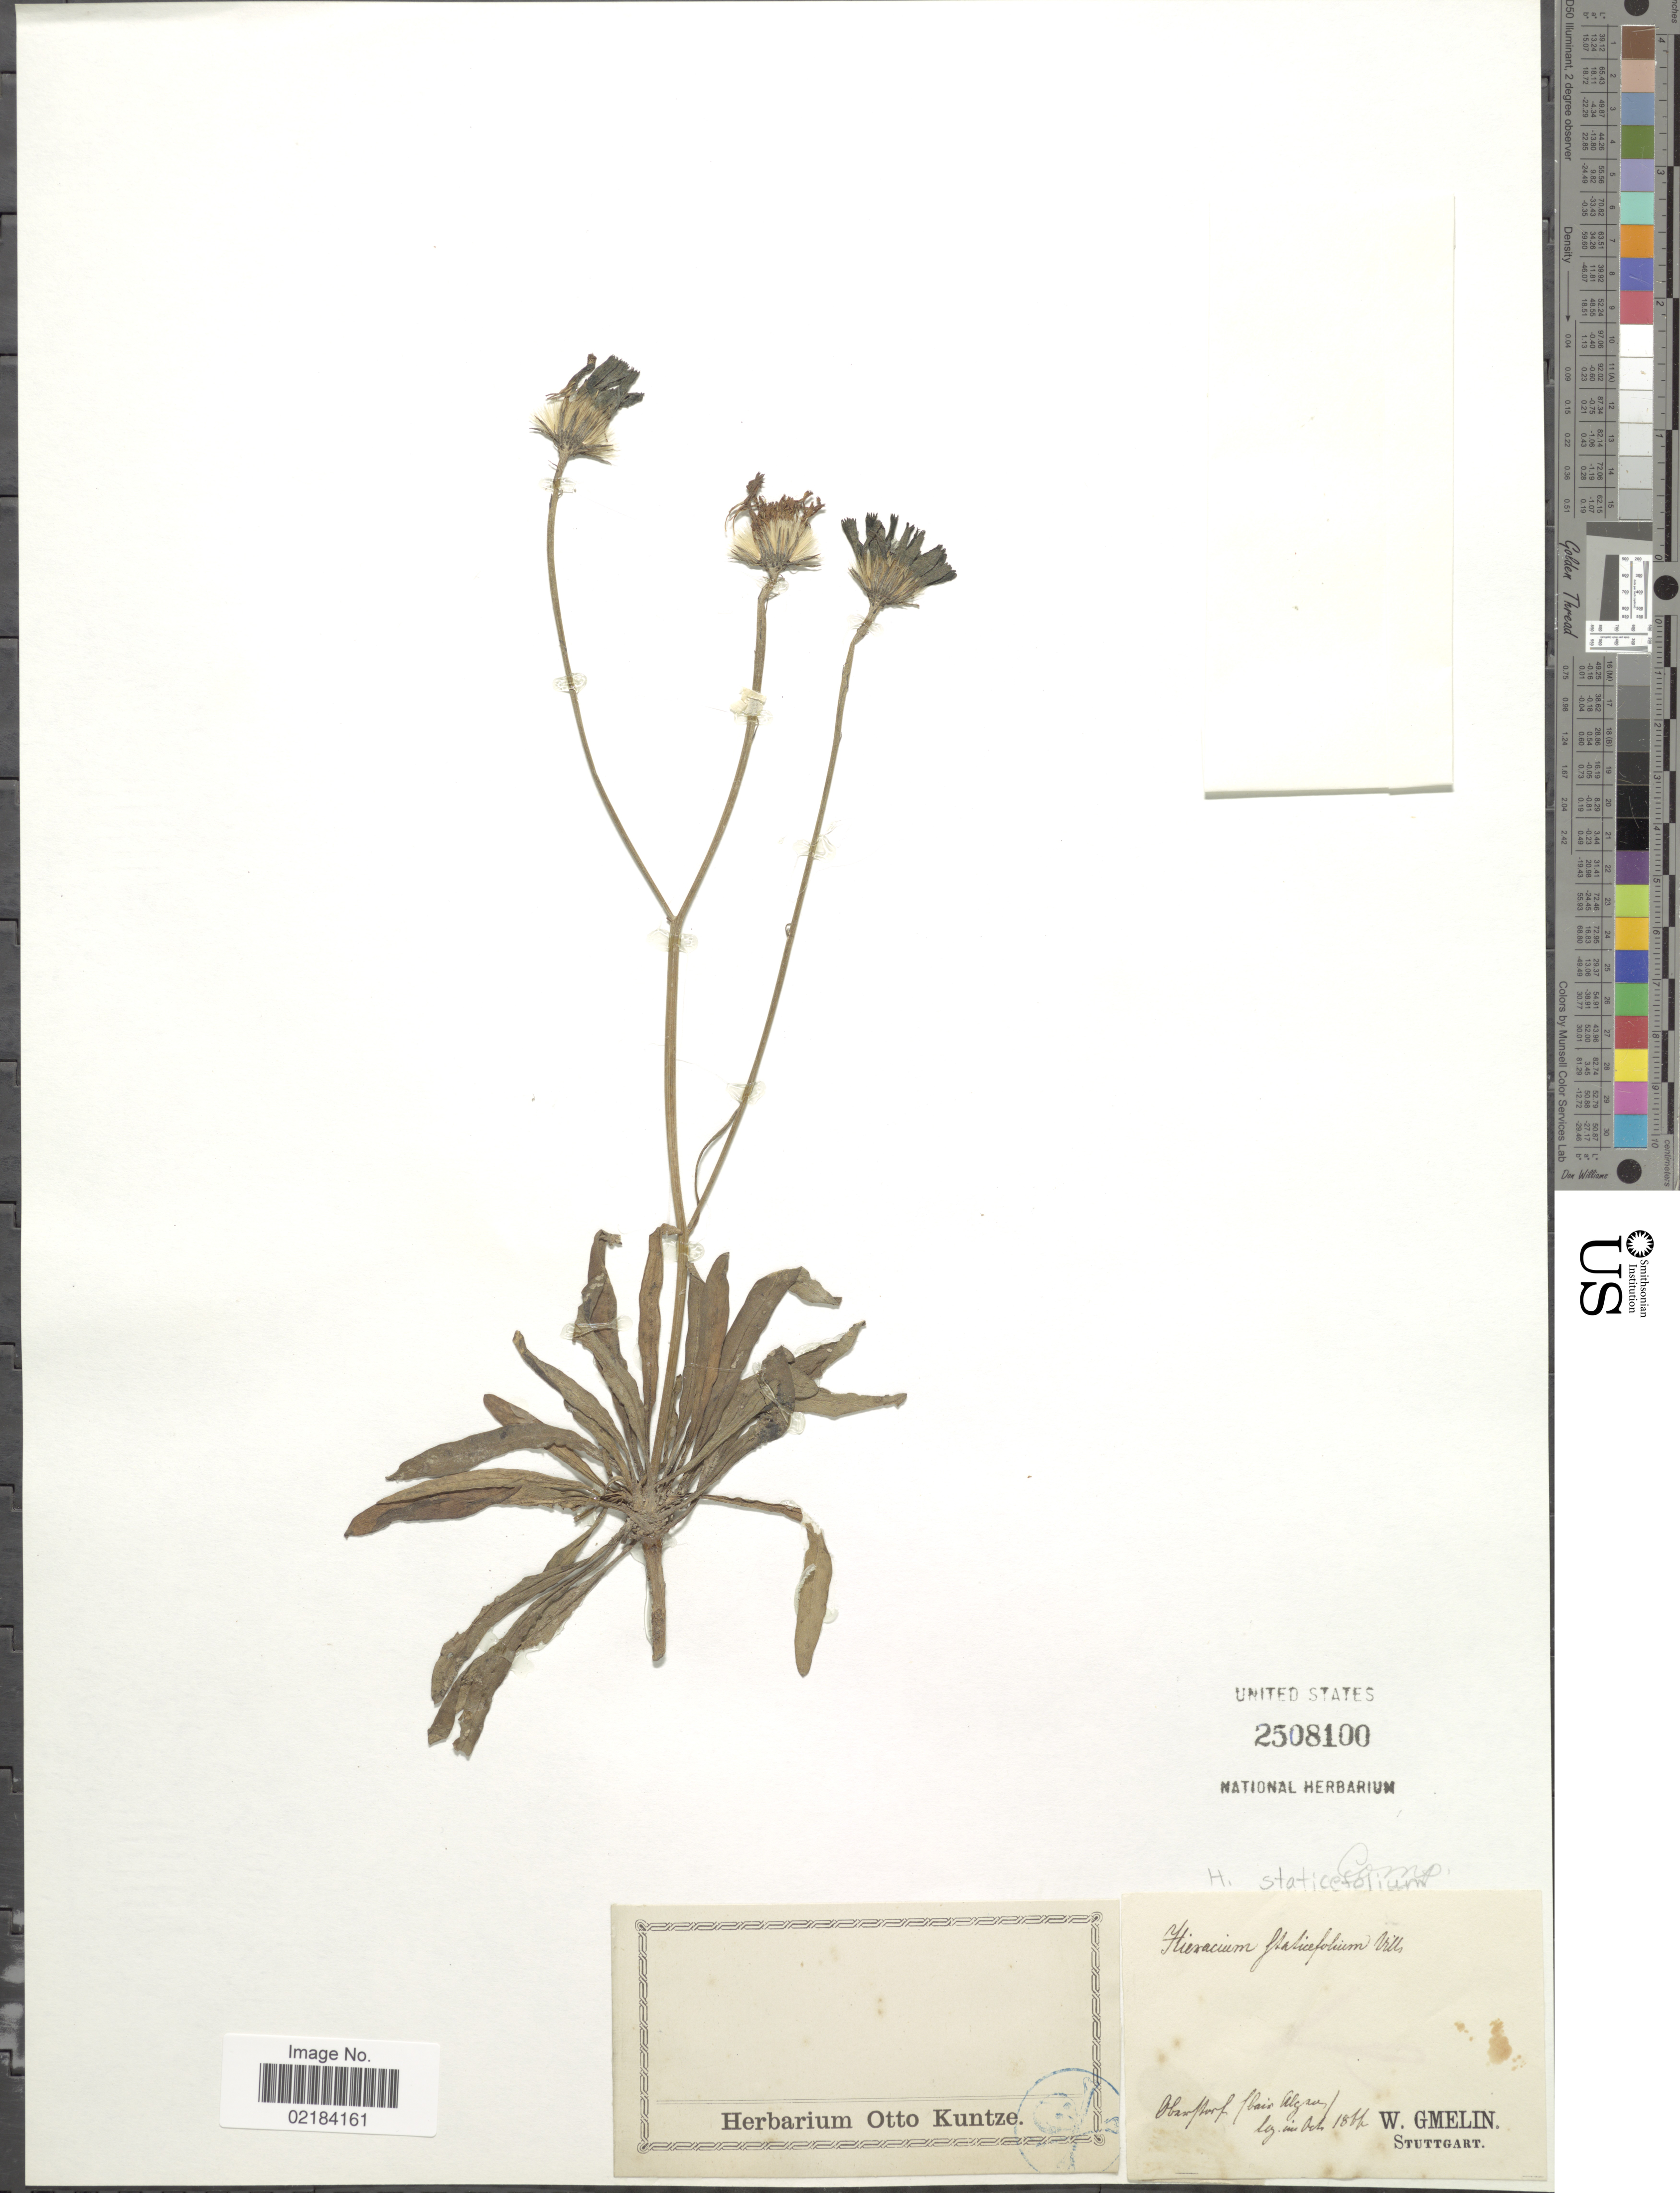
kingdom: Plantae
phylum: Tracheophyta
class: Magnoliopsida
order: Asterales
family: Asteraceae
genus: Hieracium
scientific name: Hieracium staticifolium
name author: Vill.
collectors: W. Gmelin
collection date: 1866-10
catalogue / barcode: US 2508100